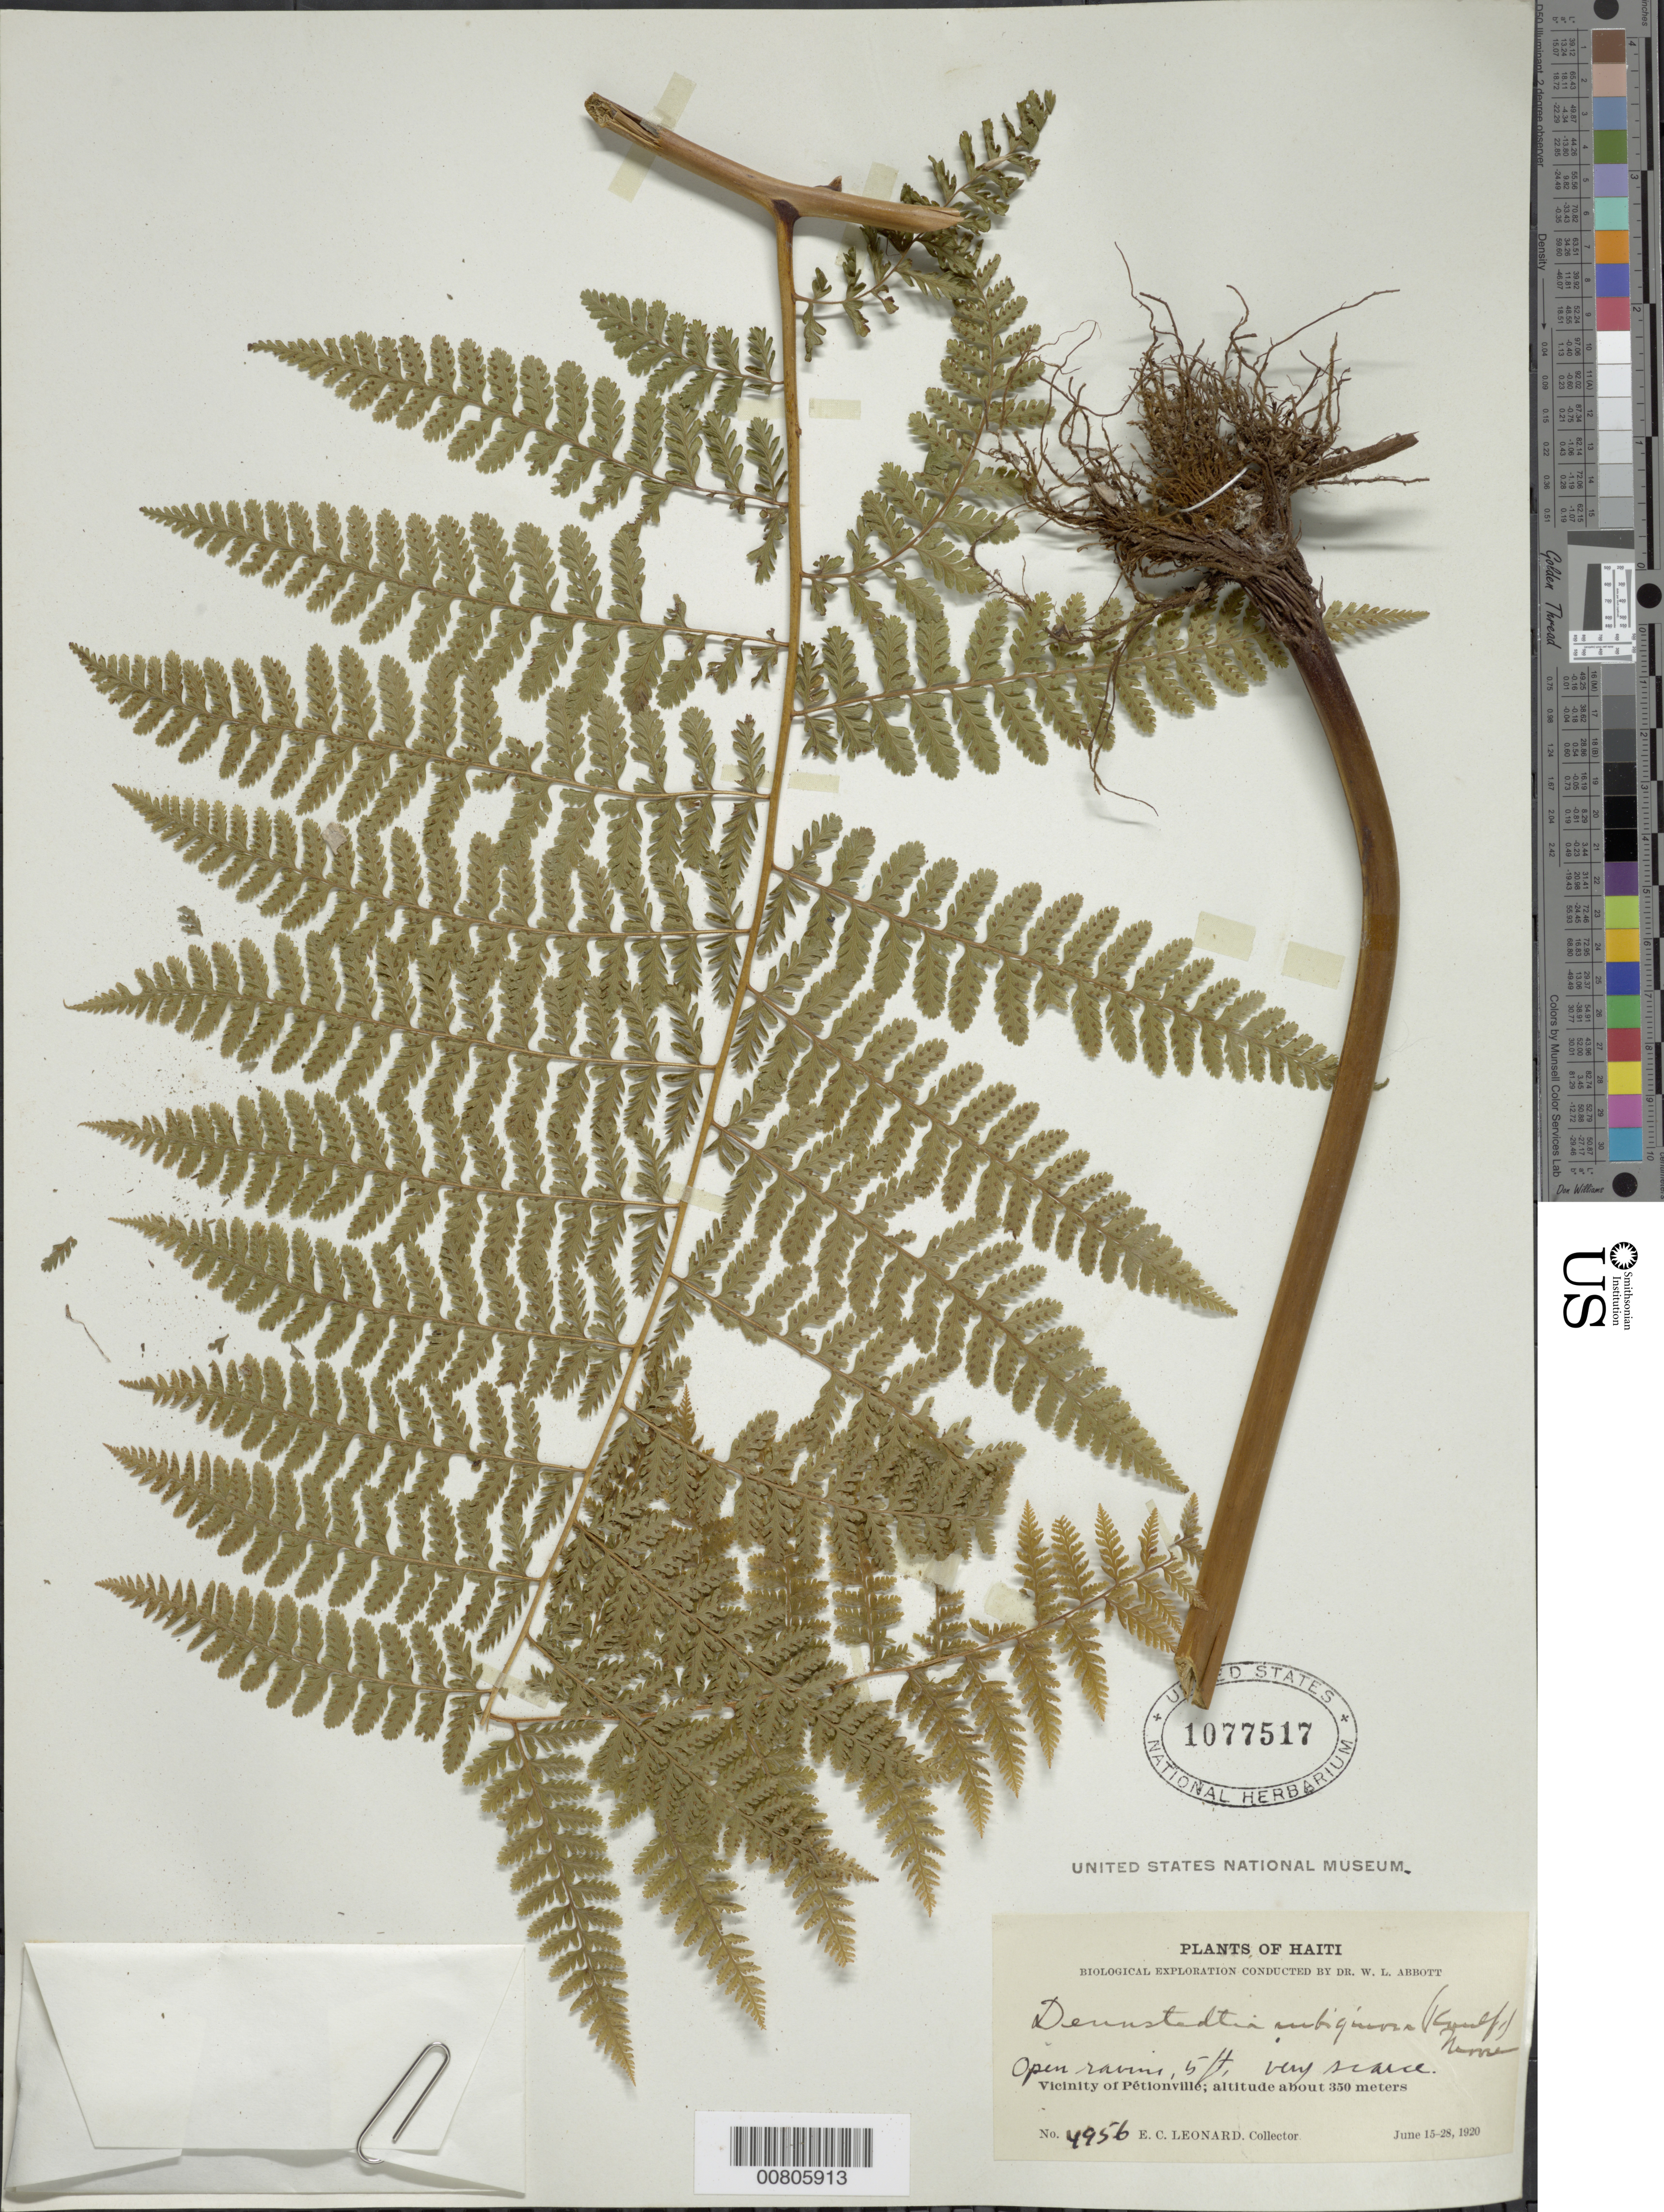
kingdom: Plantae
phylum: Tracheophyta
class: Polypodiopsida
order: Polypodiales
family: Dennstaedtiaceae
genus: Dennstaedtia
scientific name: Dennstaedtia cicutaria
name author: (Sw.) T. Moore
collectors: E. C. Leonard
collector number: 4956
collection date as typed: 15 Jun 1920 to 28 Jun 1920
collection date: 1920-06-15/1920-06-28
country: Haiti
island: Hispaniola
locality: Pétionville vicinity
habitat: Open ravine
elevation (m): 350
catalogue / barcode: US 1077517